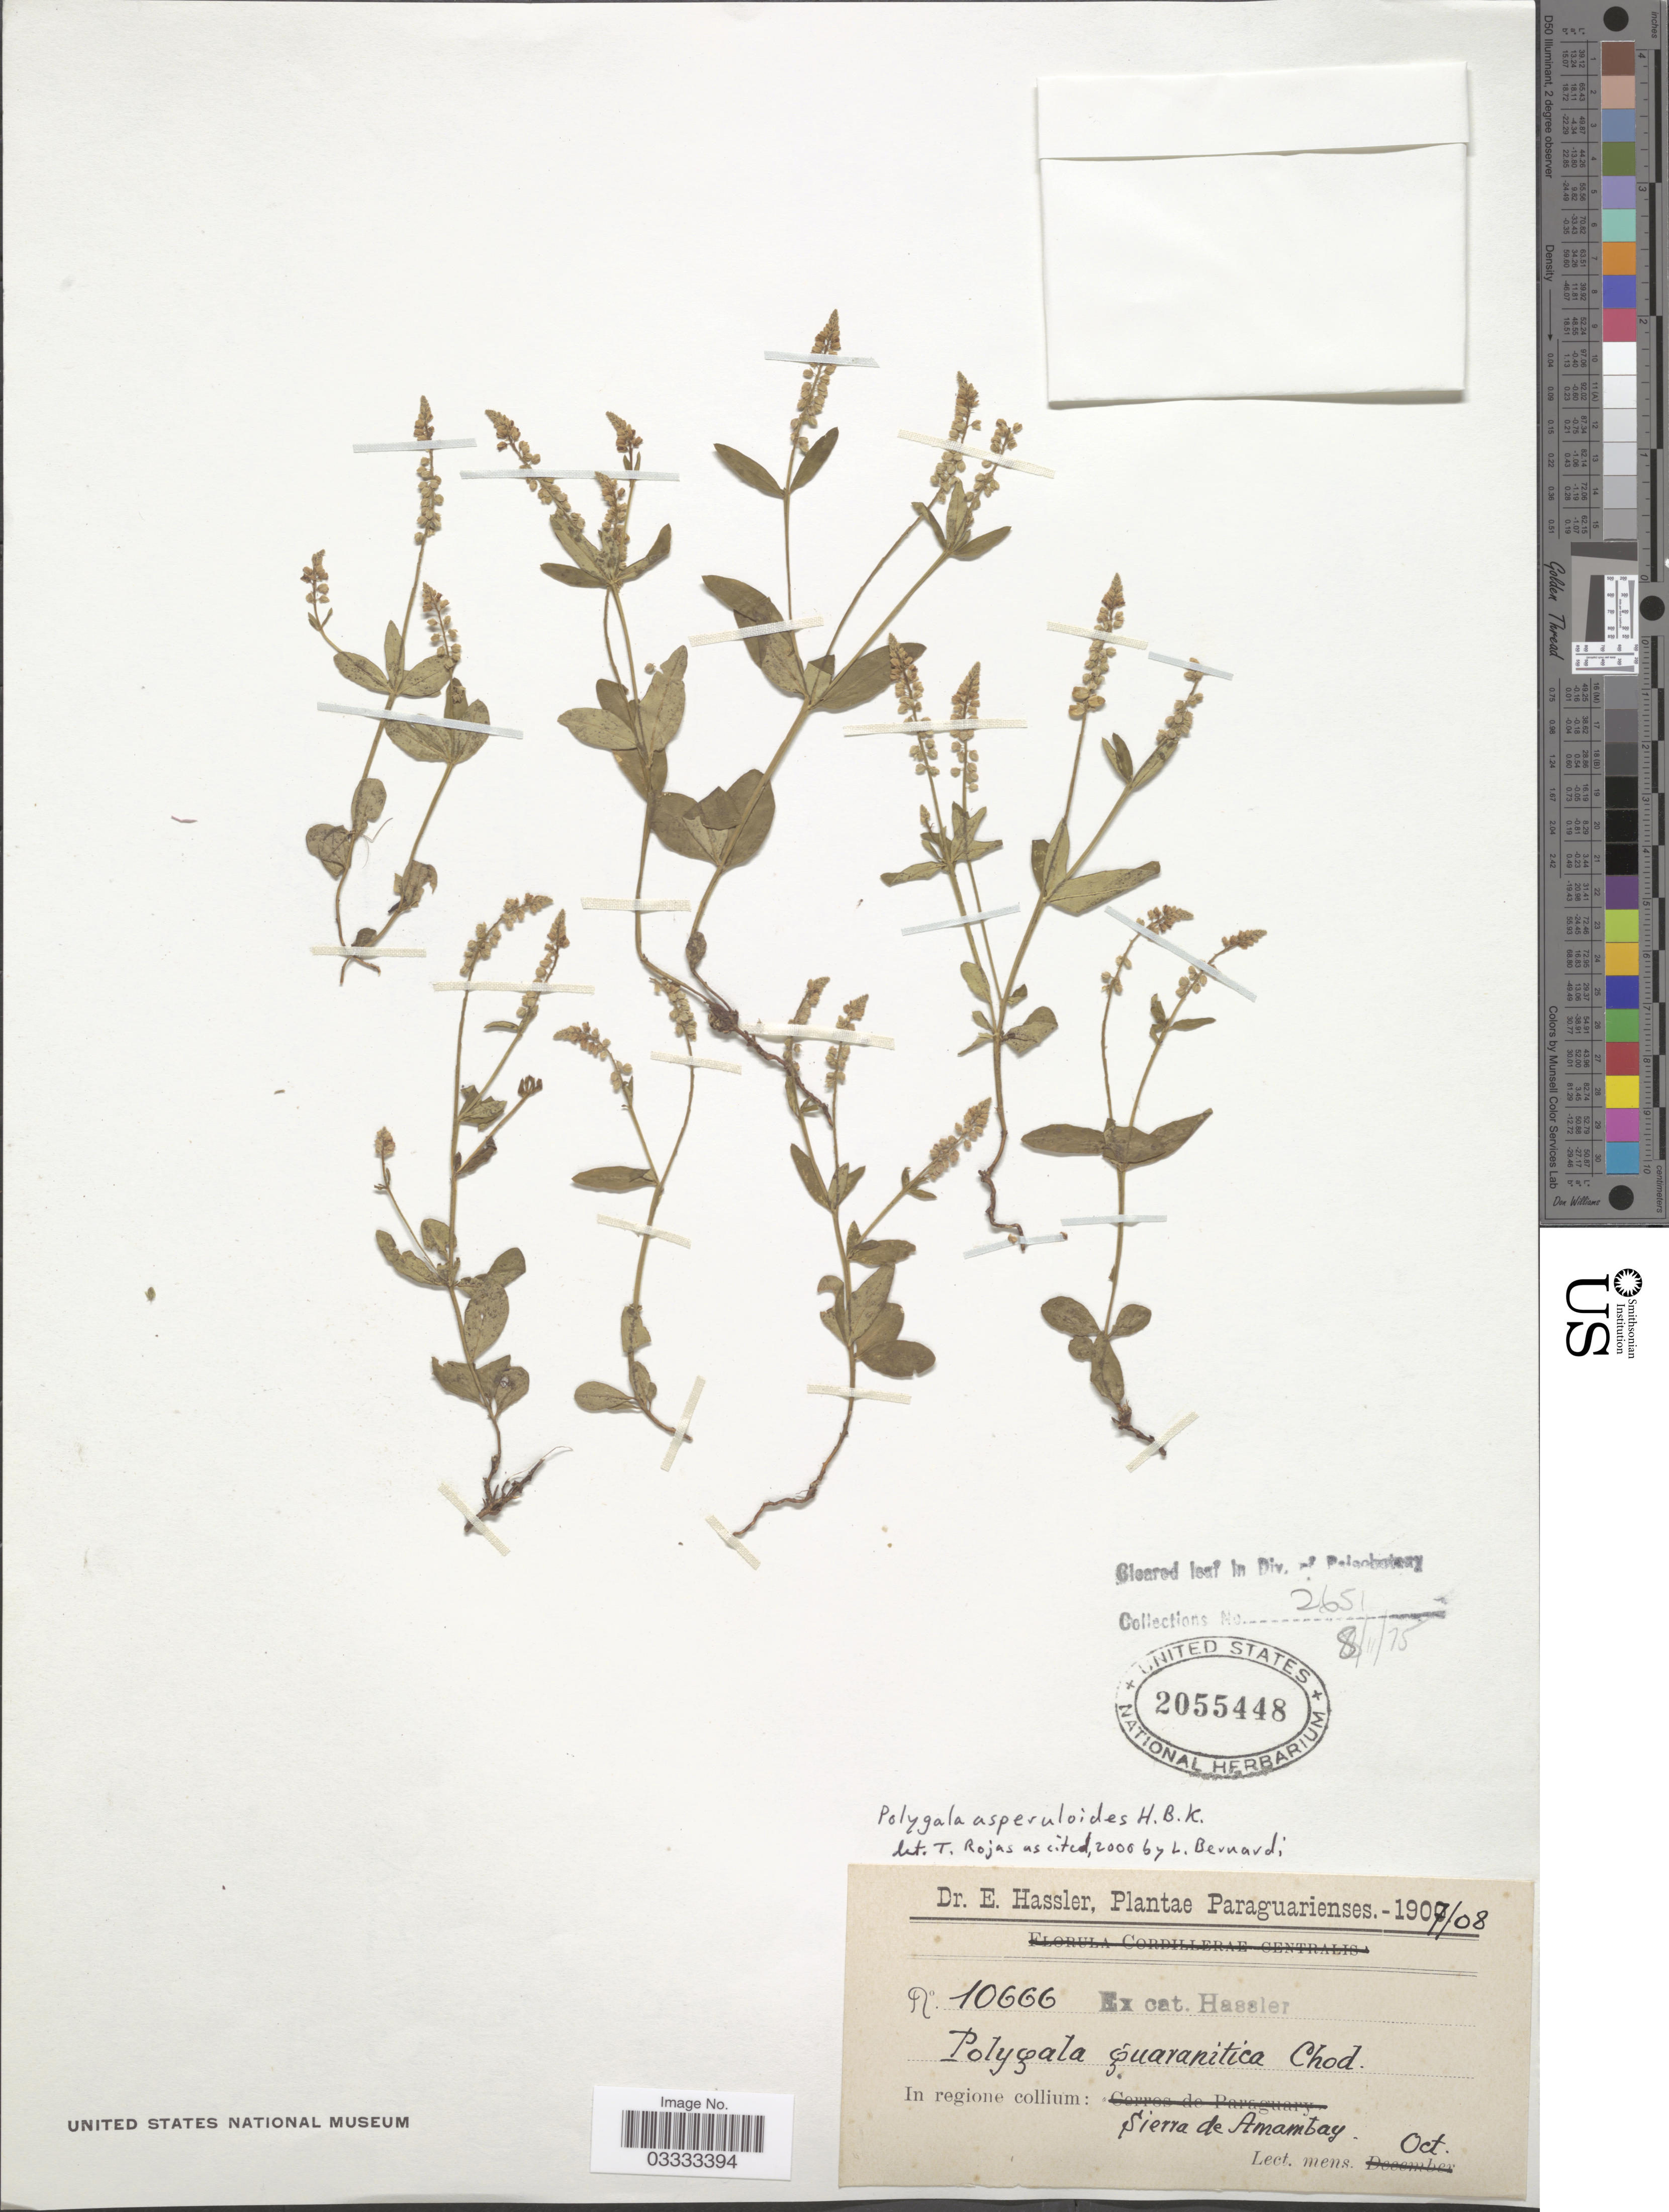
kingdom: Plantae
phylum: Tracheophyta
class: Magnoliopsida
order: Fabales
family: Polygalaceae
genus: Polygala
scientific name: Polygala asperuloides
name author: Kunth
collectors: E. Hassler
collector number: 10666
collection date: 1907-10/1908-10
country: Paraguay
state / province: Amambay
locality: In regione collium: Sierra de Amambay.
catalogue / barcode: US 2055448